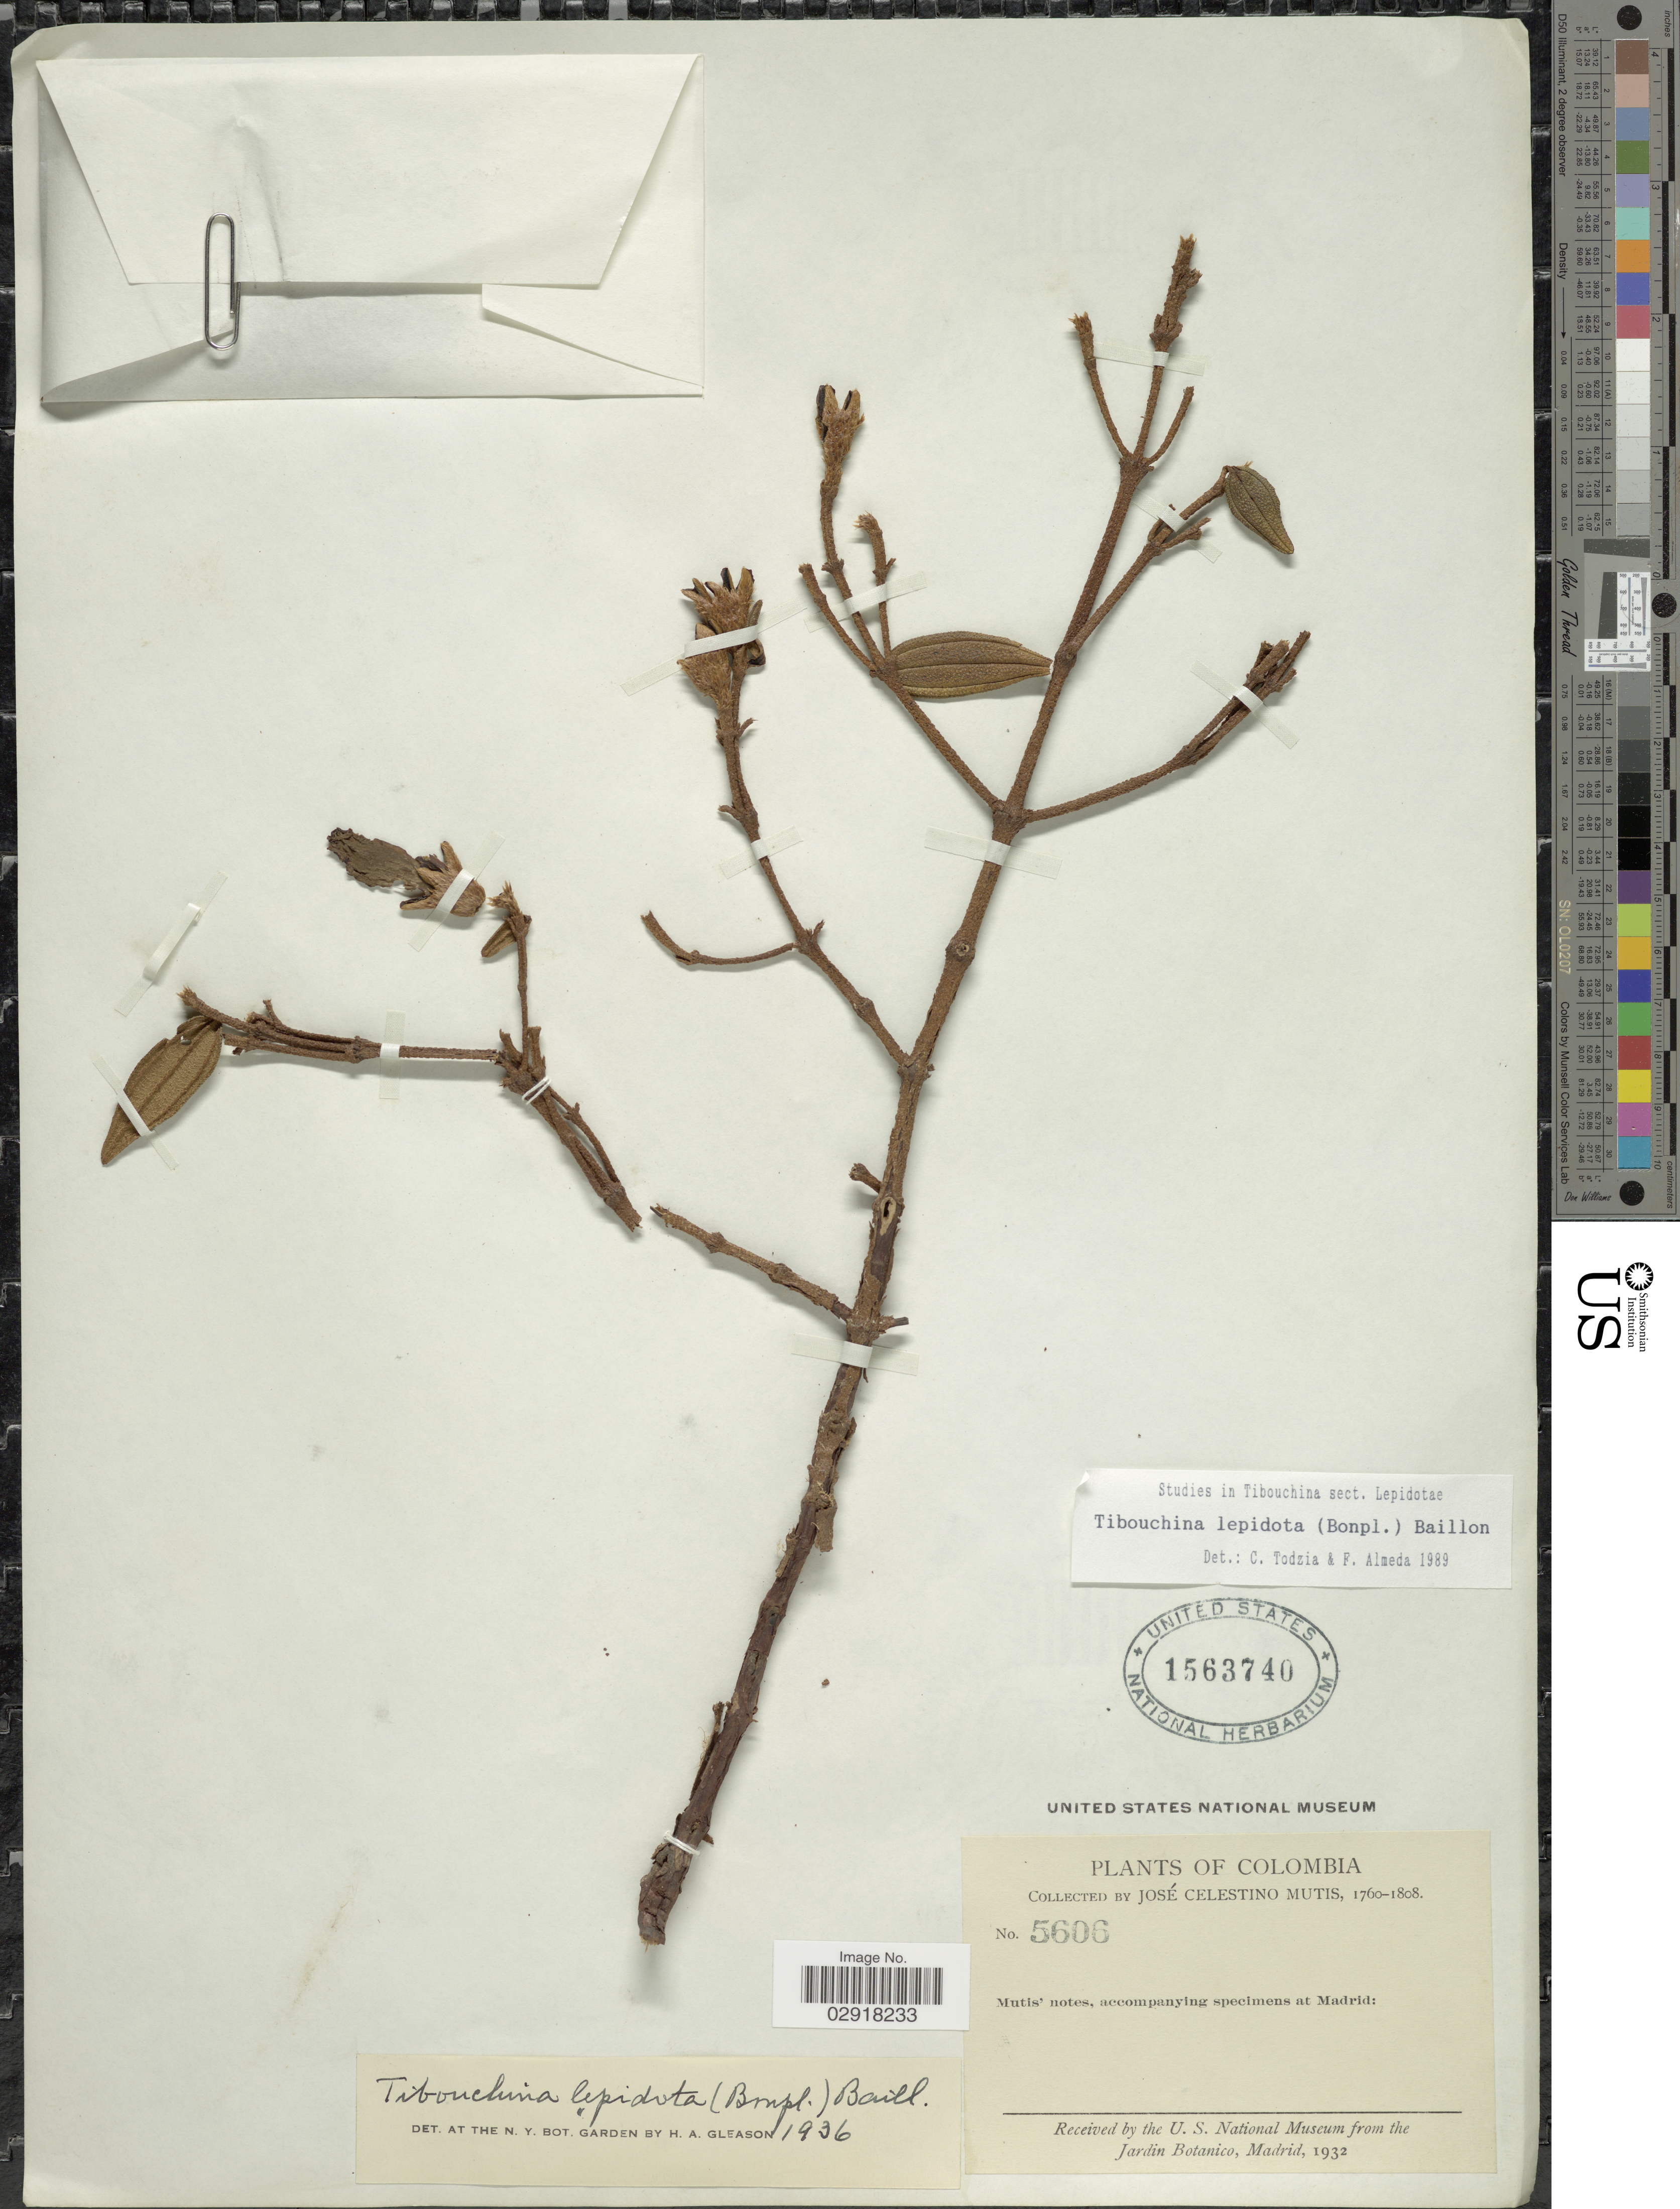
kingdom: Plantae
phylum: Tracheophyta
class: Magnoliopsida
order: Myrtales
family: Melastomataceae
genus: Andesanthus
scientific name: Andesanthus lepidotus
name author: (Humb. & Bonpl.) P.J.F. Guim. & Michelang.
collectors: J. C. B. Mutis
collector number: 5606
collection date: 1760/1808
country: Colombia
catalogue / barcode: US 1563740